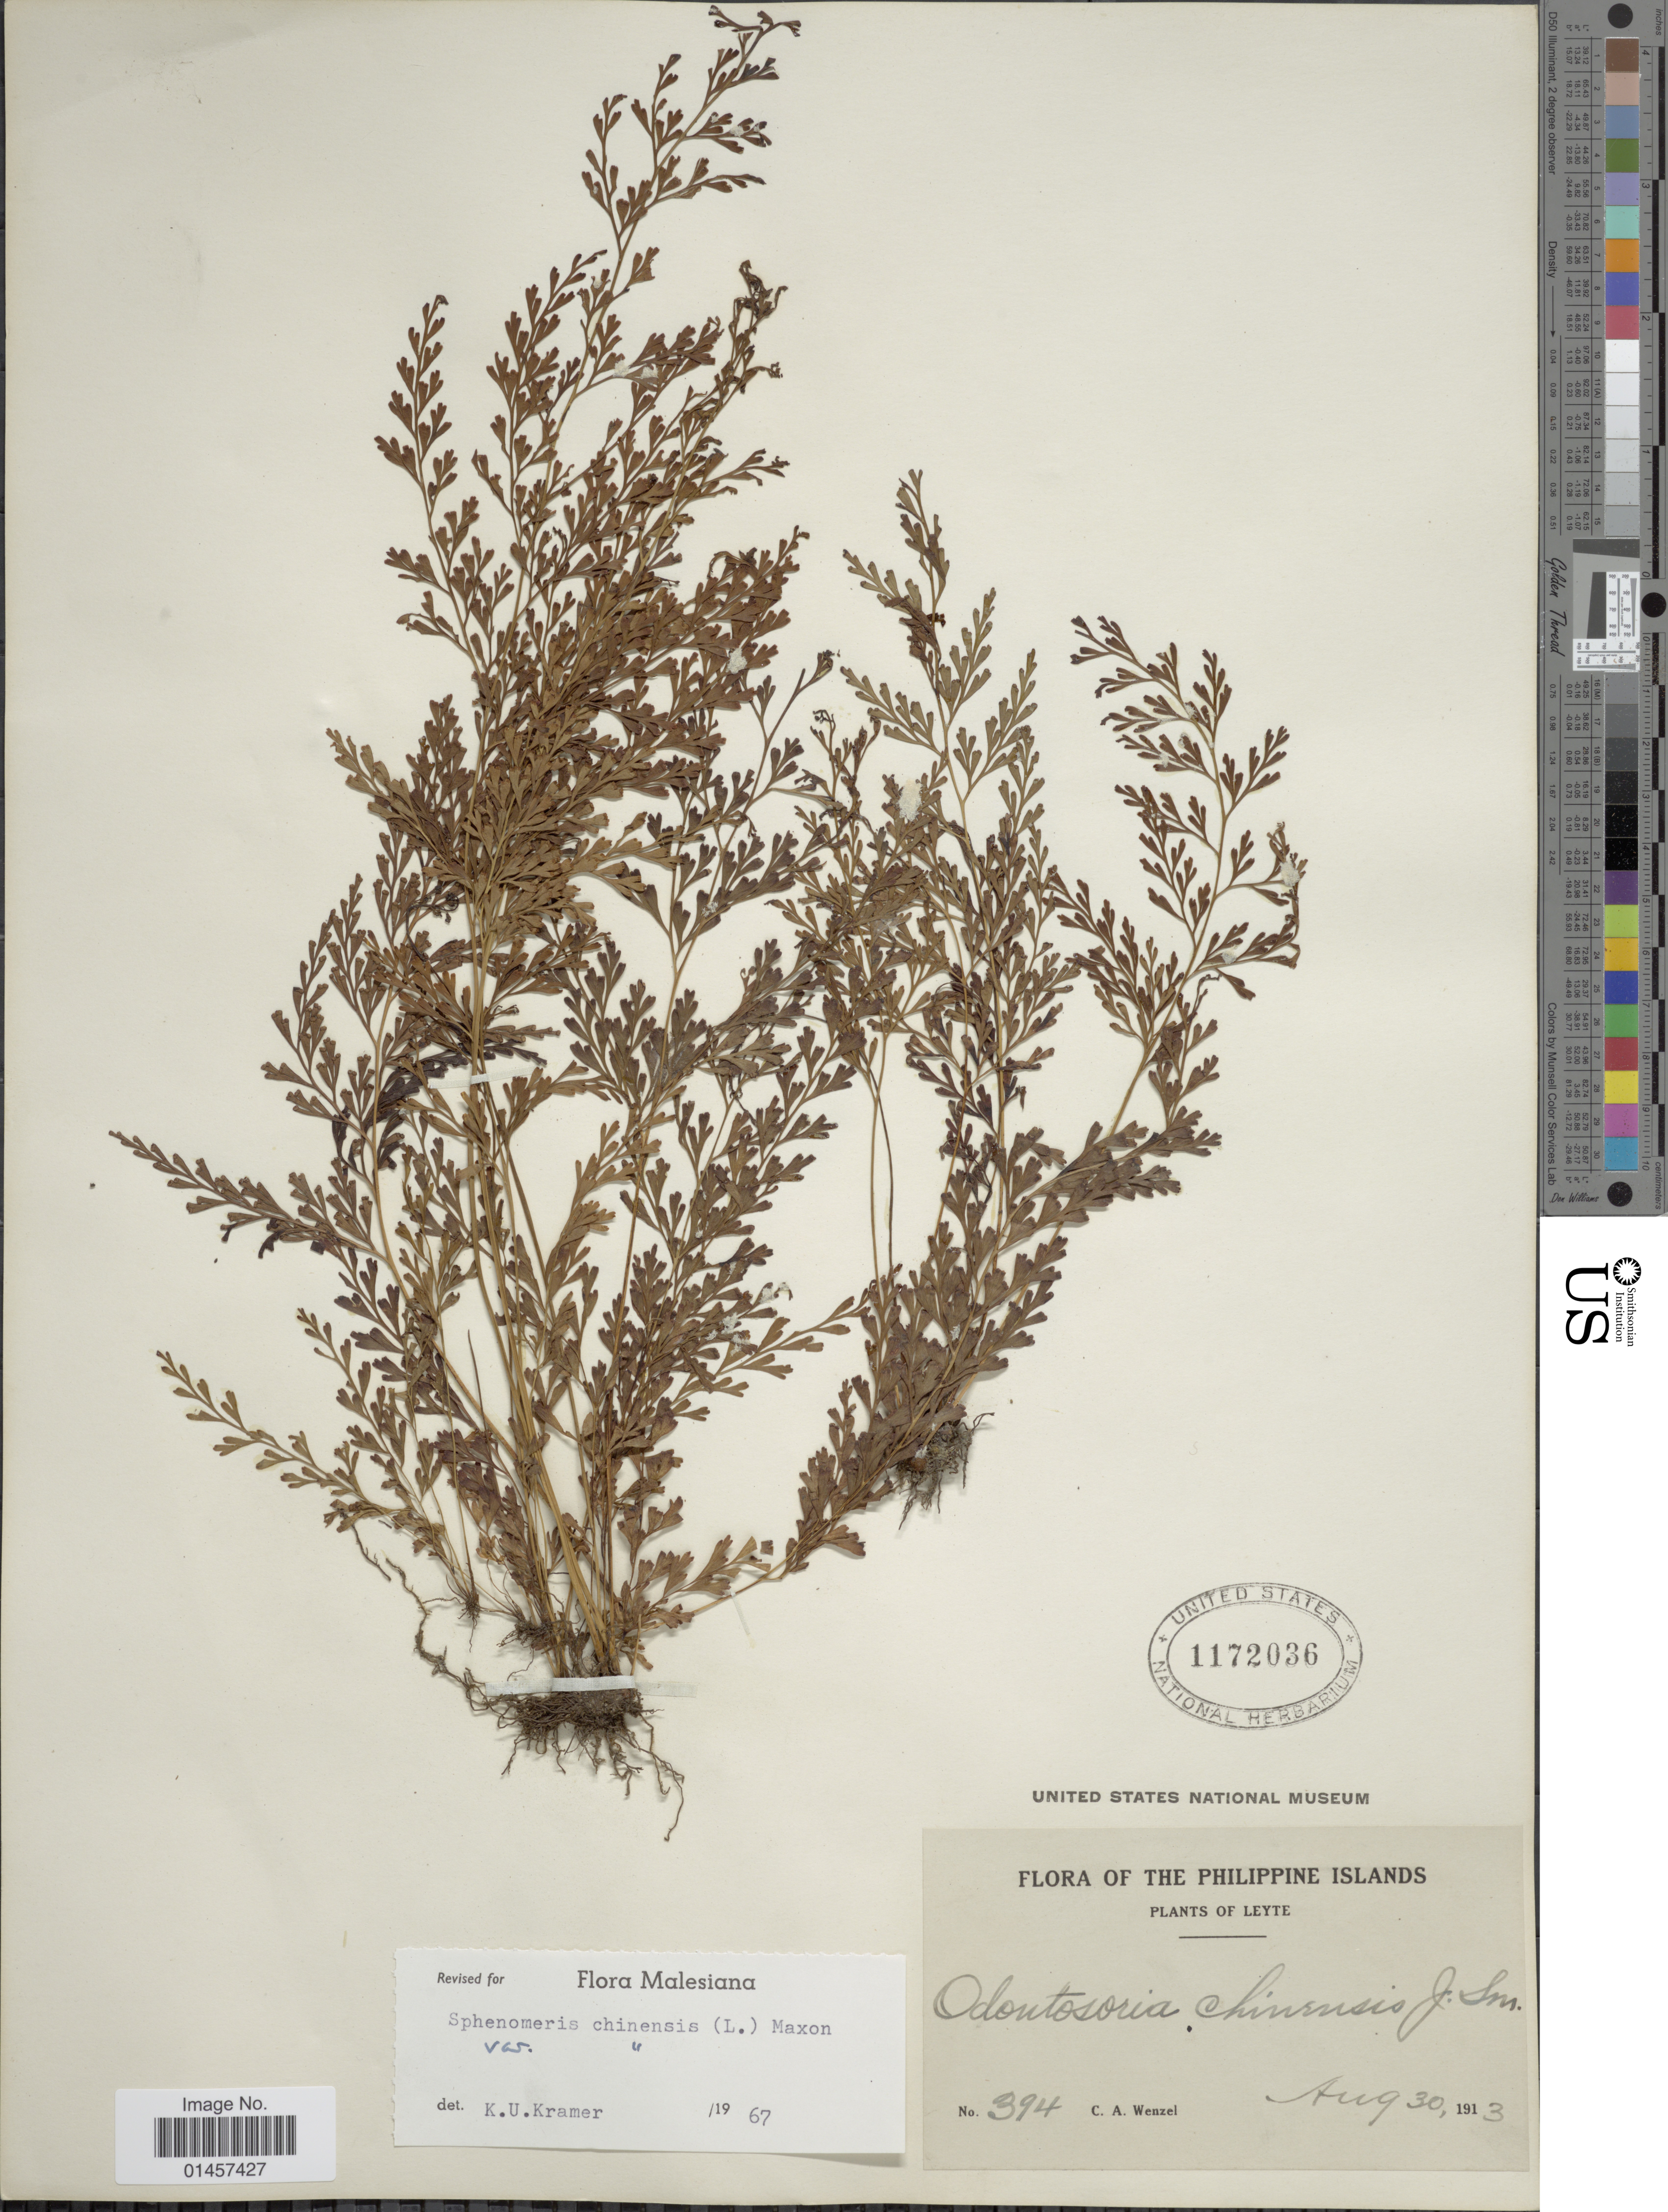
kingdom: Plantae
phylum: Tracheophyta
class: Polypodiopsida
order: Polypodiales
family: Lindsaeaceae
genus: Sphenomeris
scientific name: Sphenomeris chinensis var. chinensis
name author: (L.) Maxon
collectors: C. Wenzel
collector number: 394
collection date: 1913-08-30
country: Philippines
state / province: Eastern Visayas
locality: Philippine Islands, Leyte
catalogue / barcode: US 1172036